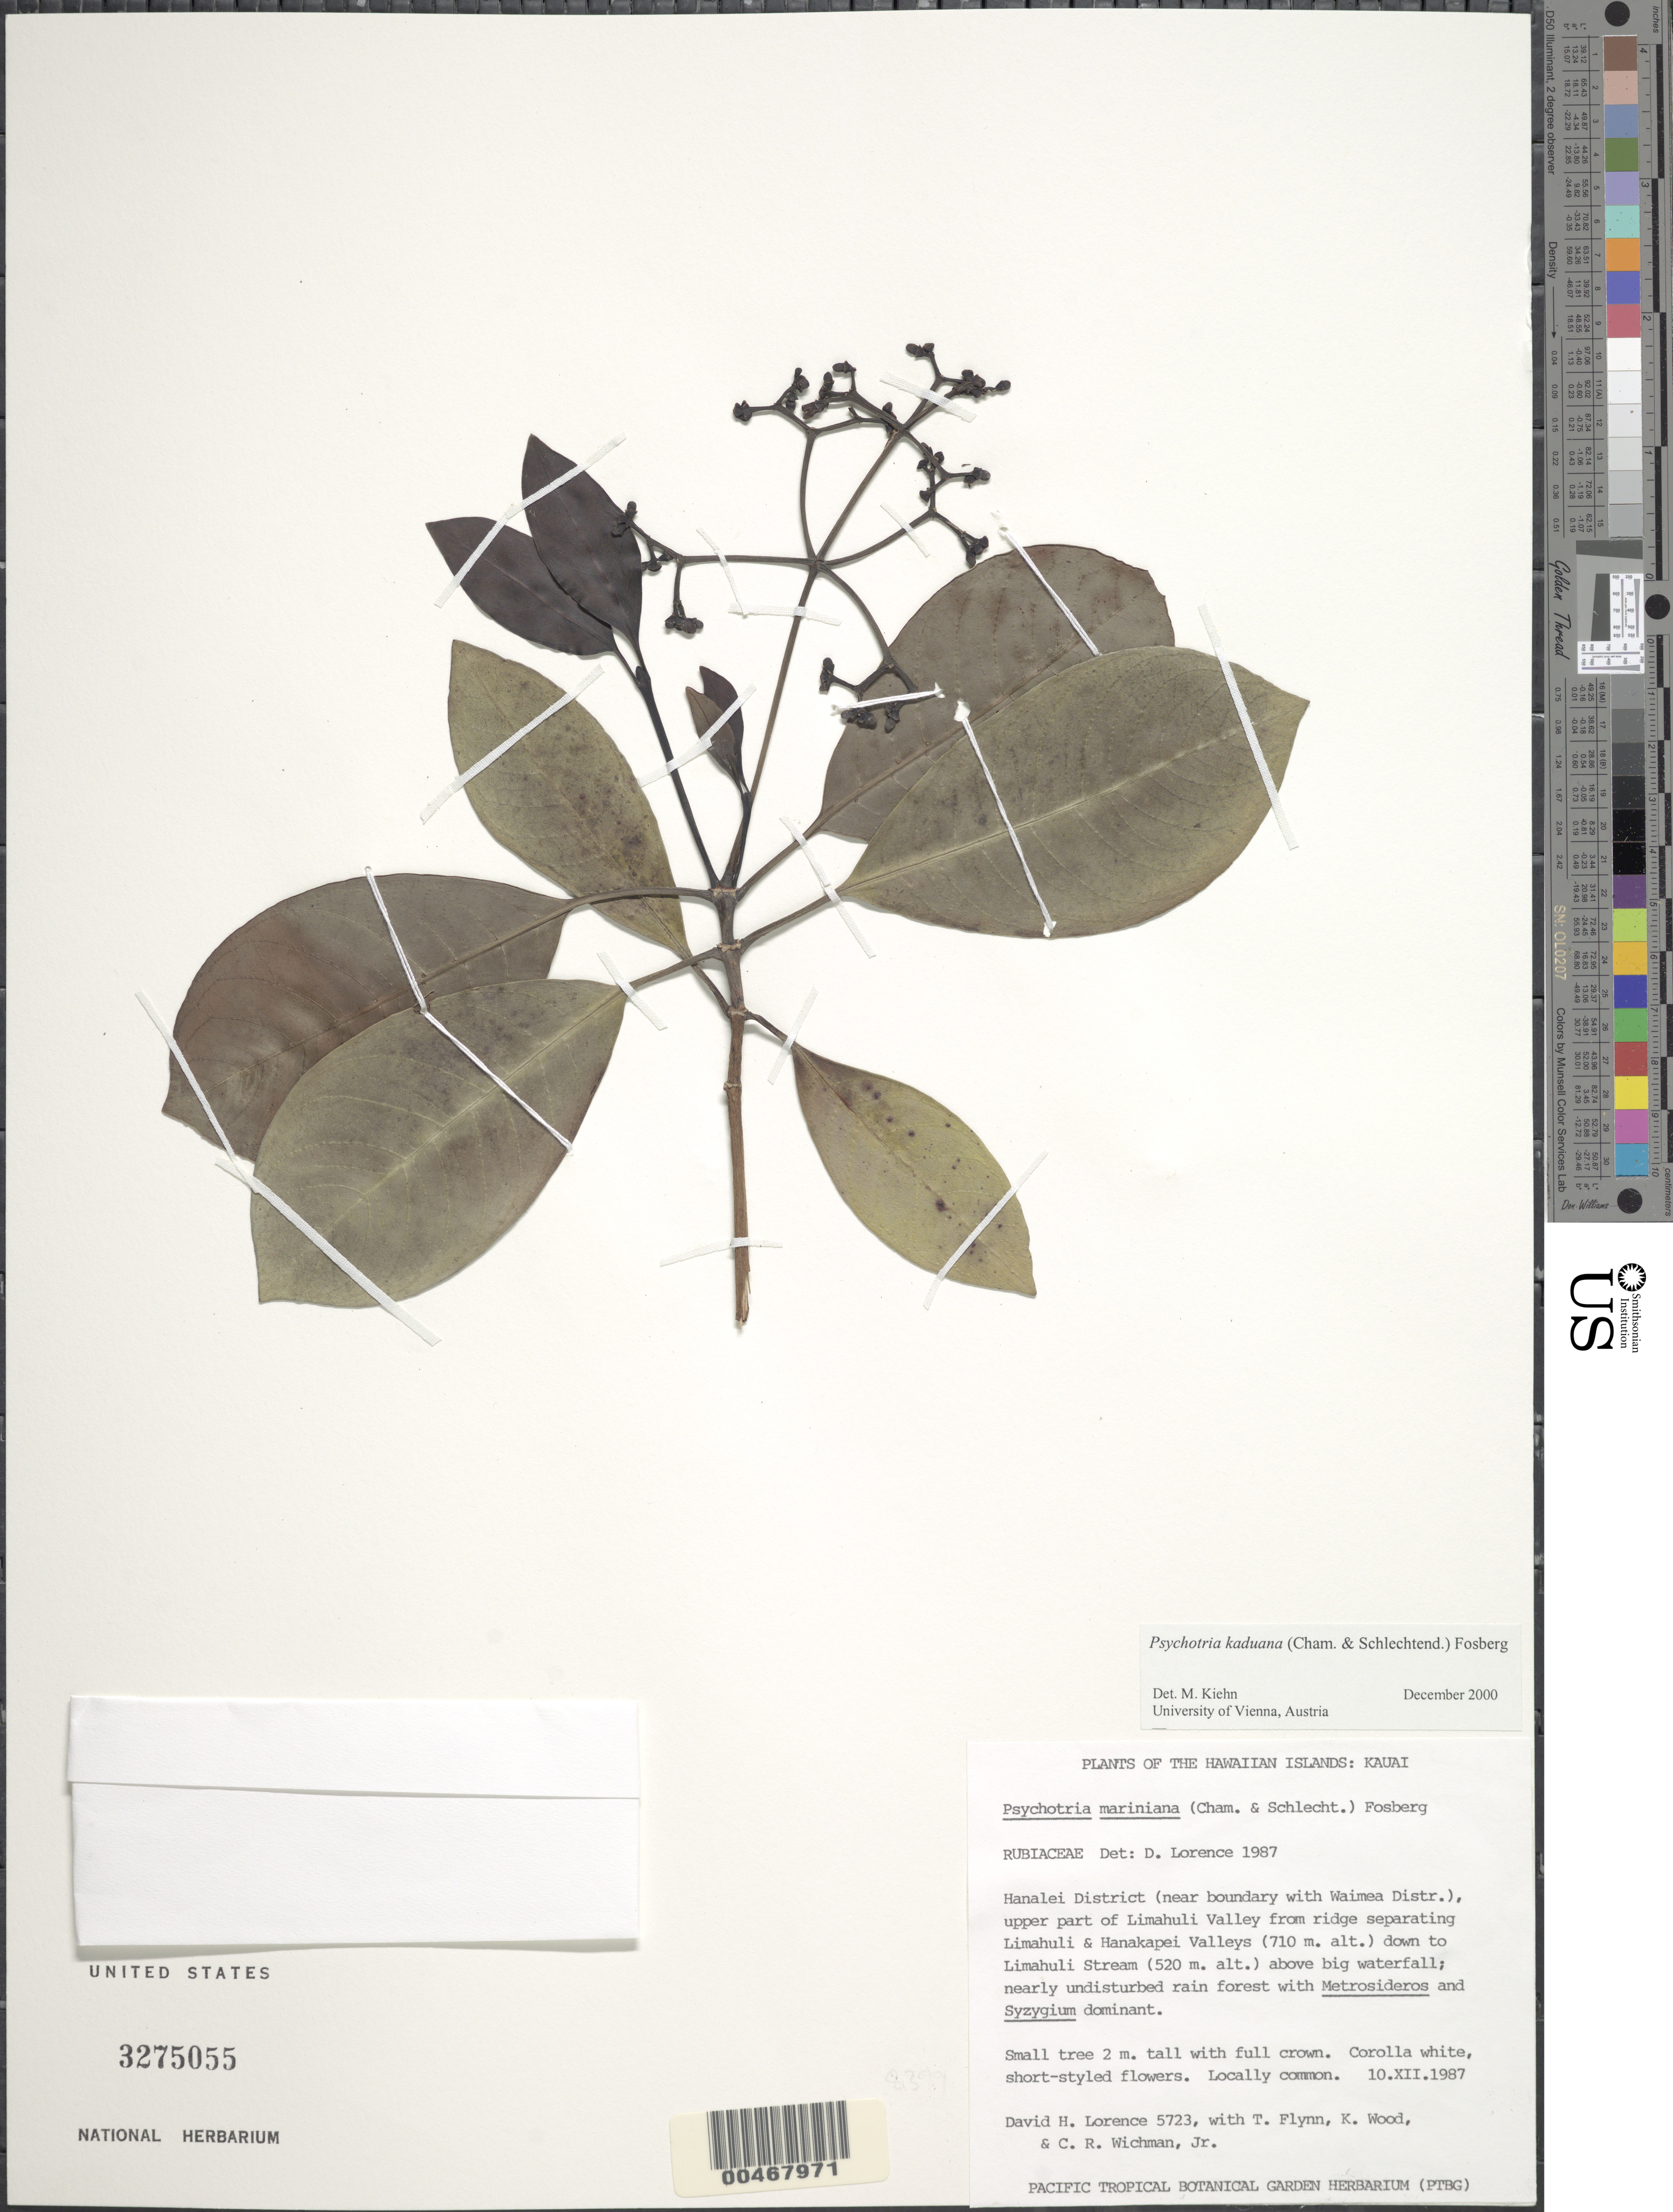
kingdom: Plantae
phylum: Tracheophyta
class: Magnoliopsida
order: Gentianales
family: Rubiaceae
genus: Psychotria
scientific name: Psychotria mariniana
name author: (Cham. & Schltdl.) Fosberg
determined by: Lorence, D. L.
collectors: D. Lorence, T. W. Flynn, K. Wood & J. Wichman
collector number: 5723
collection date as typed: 10 Dec 1987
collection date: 1987-12-10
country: United States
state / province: Hawaii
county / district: Kauai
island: Kaua'i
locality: Hanalei Dist. (near boundary with Waimea Distr.), upper part of Limahuli Valley from ridge separating Limahuli & Hanakapei Va...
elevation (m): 520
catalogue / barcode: US 3275055